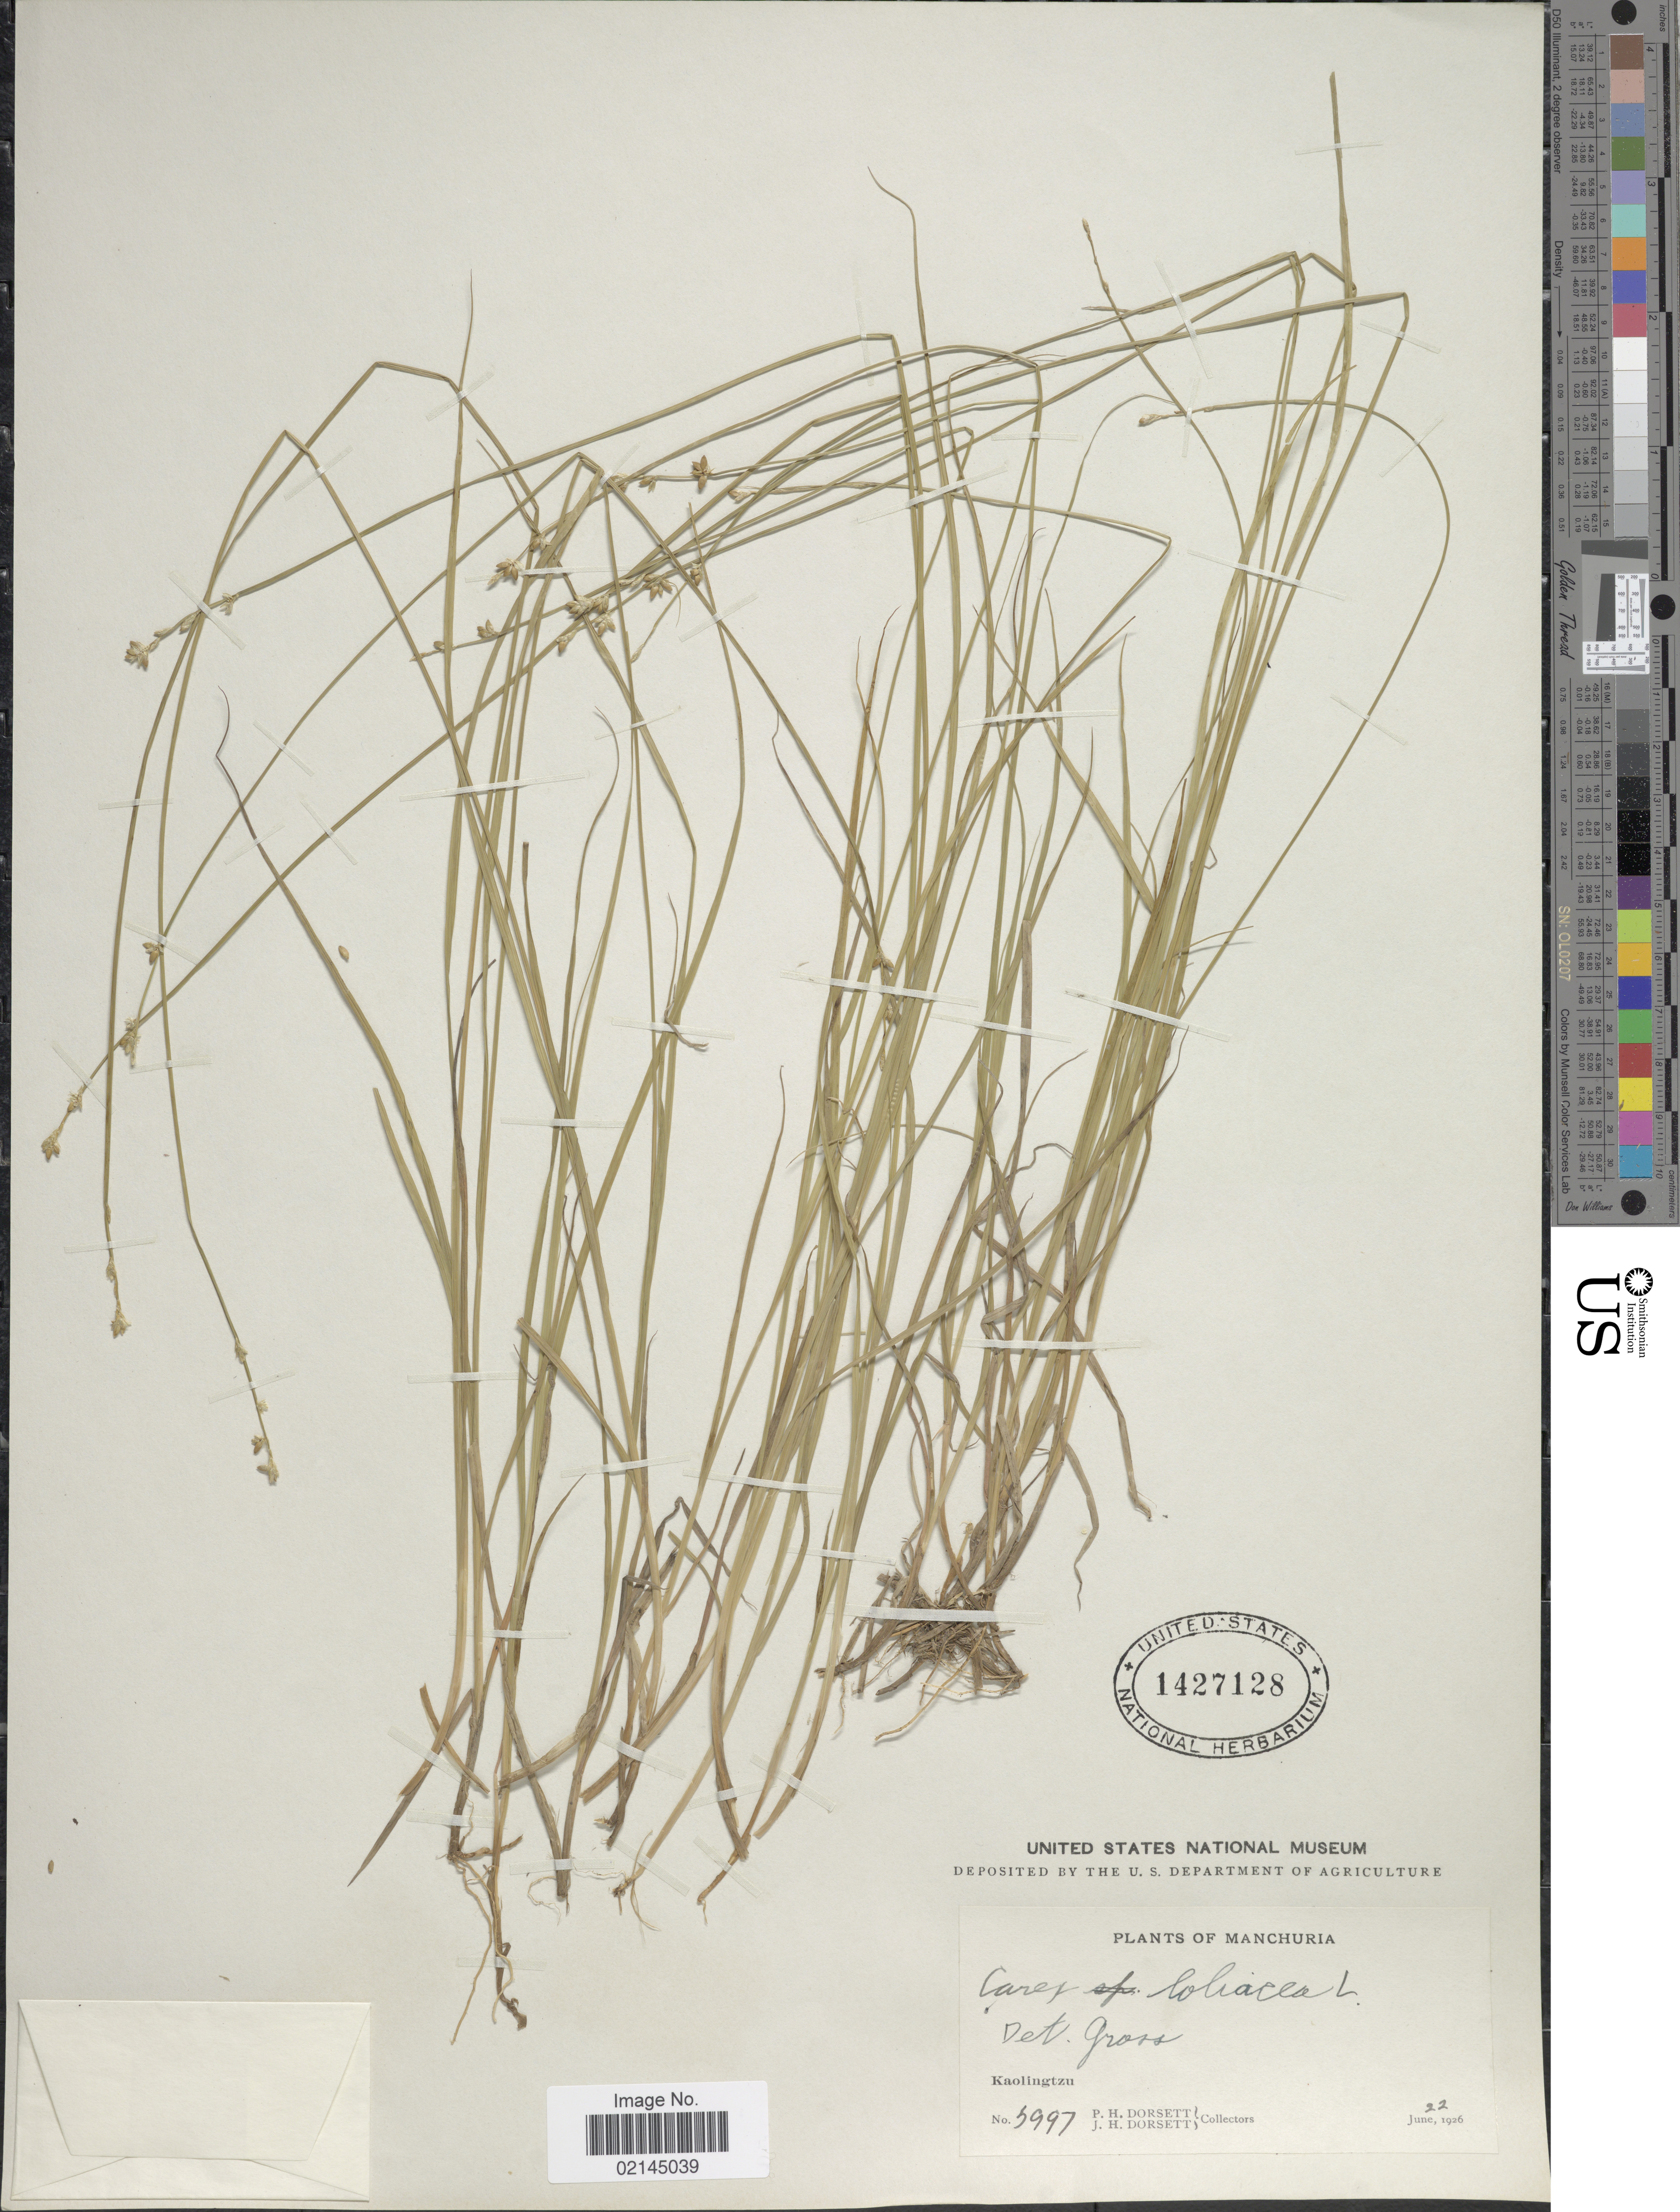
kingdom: Plantae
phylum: Tracheophyta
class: Liliopsida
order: Poales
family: Cyperaceae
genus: Carex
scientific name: Carex loliacea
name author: L.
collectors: P. H. Dorsett & J. Dorsett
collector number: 3997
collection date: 1926-06-22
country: China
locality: Manchuria, Kaolingtzu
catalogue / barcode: US 1427128